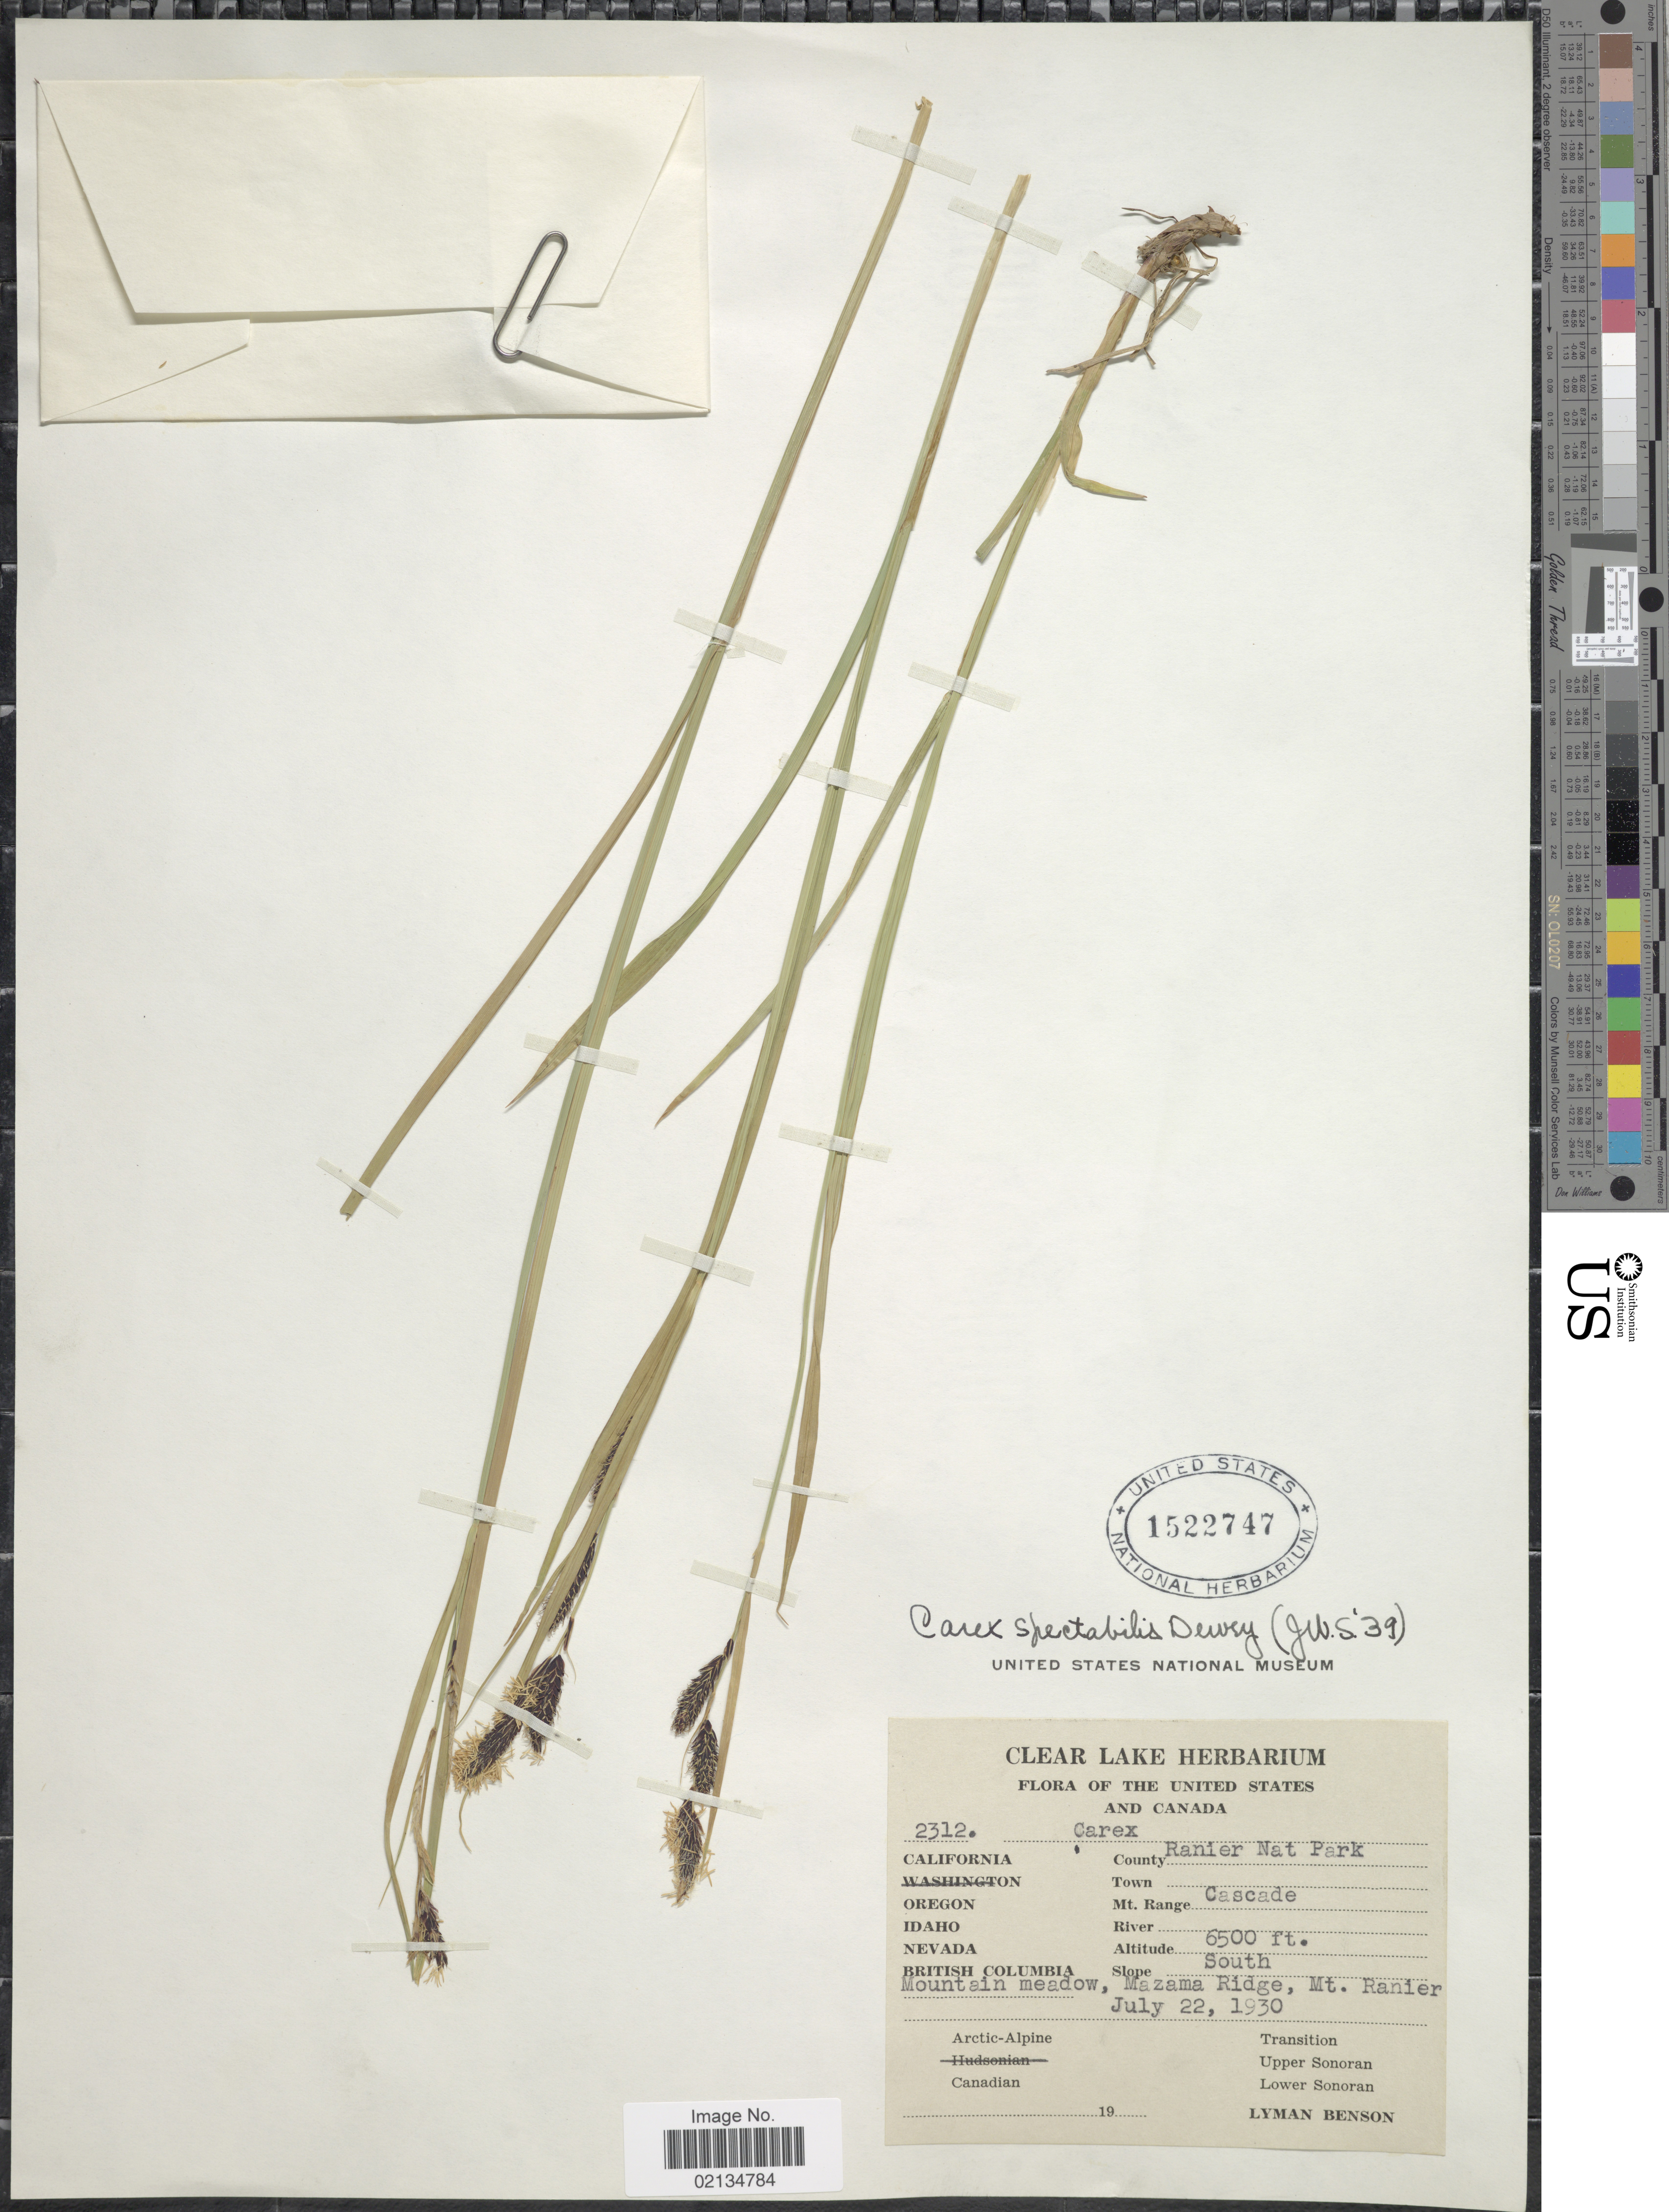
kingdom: Plantae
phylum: Tracheophyta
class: Liliopsida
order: Poales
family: Cyperaceae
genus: Carex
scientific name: Carex spectabilis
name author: Dewey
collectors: L. D. Benson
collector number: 2312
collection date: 1930-07-22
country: United States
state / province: Washington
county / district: Lewis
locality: Ranier Nat Park. Mt. Range Cascade. South Mountain meadow, Mazama Ridge, Mt. Ranier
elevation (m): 1981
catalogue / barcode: US 1522747